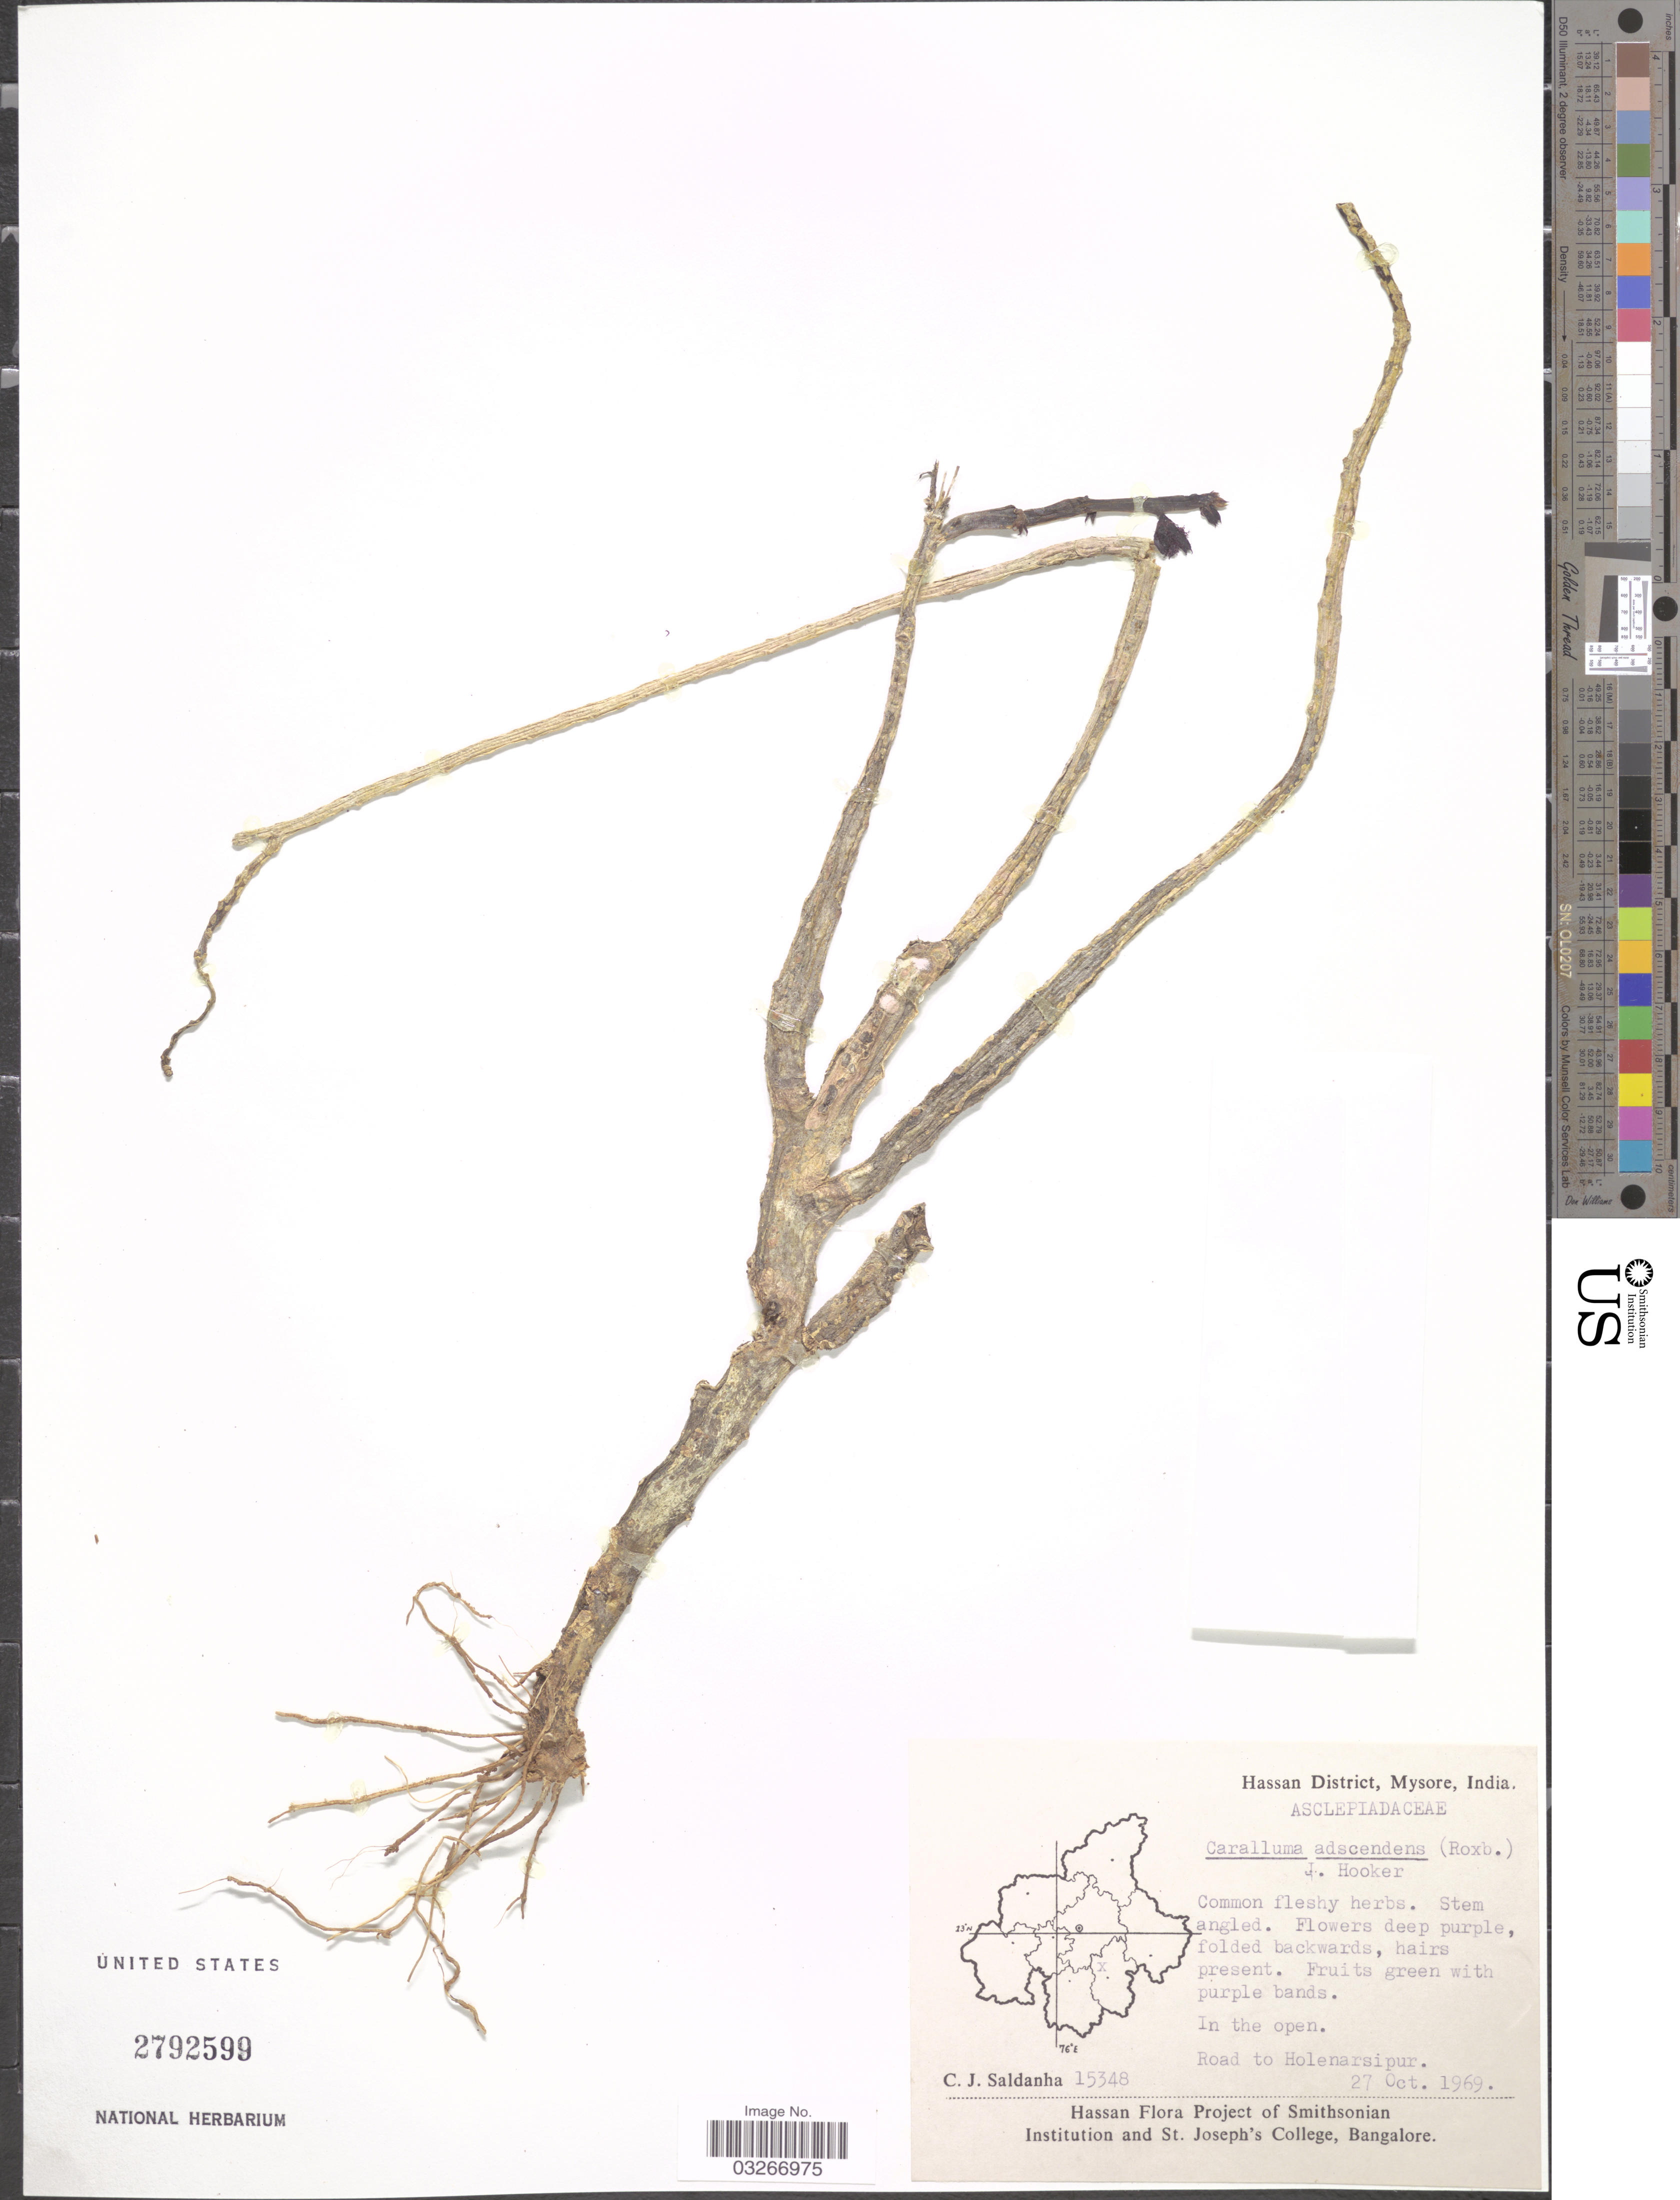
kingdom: Plantae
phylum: Tracheophyta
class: Magnoliopsida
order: Gentianales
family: Apocynaceae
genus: Caralluma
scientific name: Caralluma adscendens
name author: (Roxb.) Haw.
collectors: C. J. Saldanha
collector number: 15348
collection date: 1969-10-27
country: India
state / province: Karnataka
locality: Hassan District, Mysore. Road to Holenarsipur.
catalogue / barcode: US 2792599